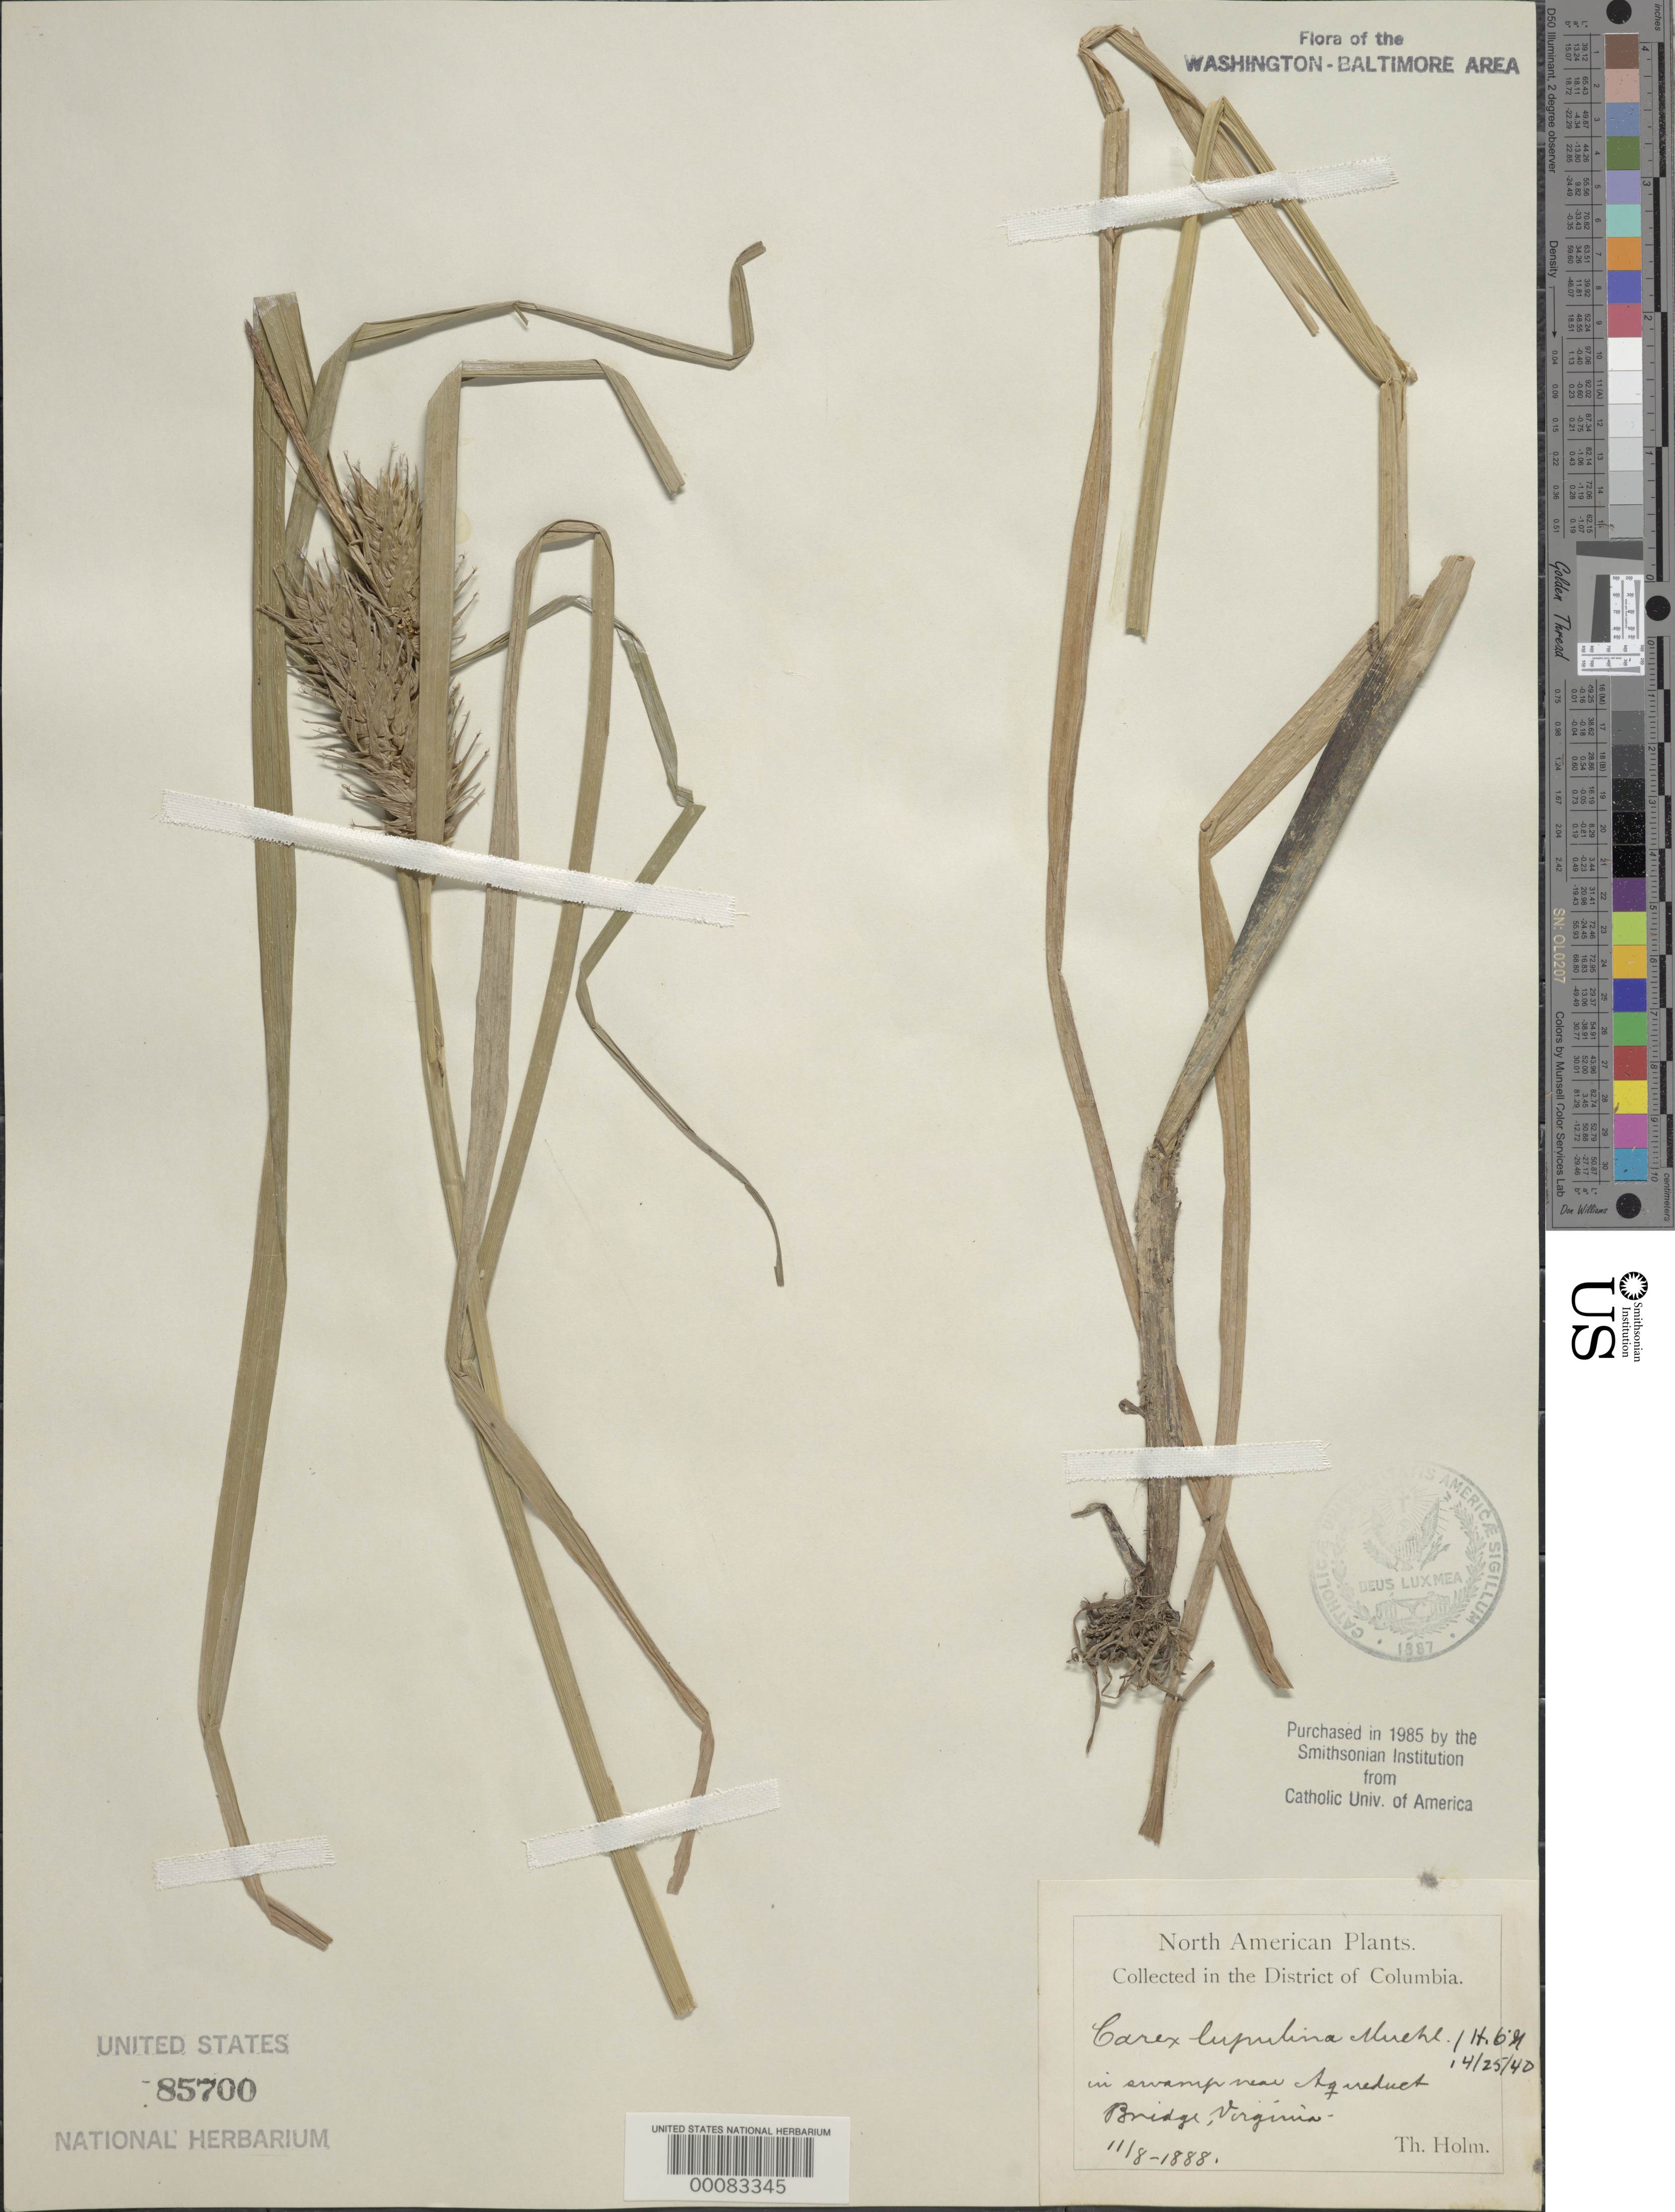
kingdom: Plantae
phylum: Tracheophyta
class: Liliopsida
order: Poales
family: Cyperaceae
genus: Carex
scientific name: Carex lupulina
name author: Muhl. ex Willd.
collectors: T. Holm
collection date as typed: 11 Aug 1888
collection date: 1888-08-11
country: United States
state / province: Virginia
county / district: Fairfax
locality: Near Aqueduct Bridge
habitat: Swamp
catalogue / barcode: US 85700